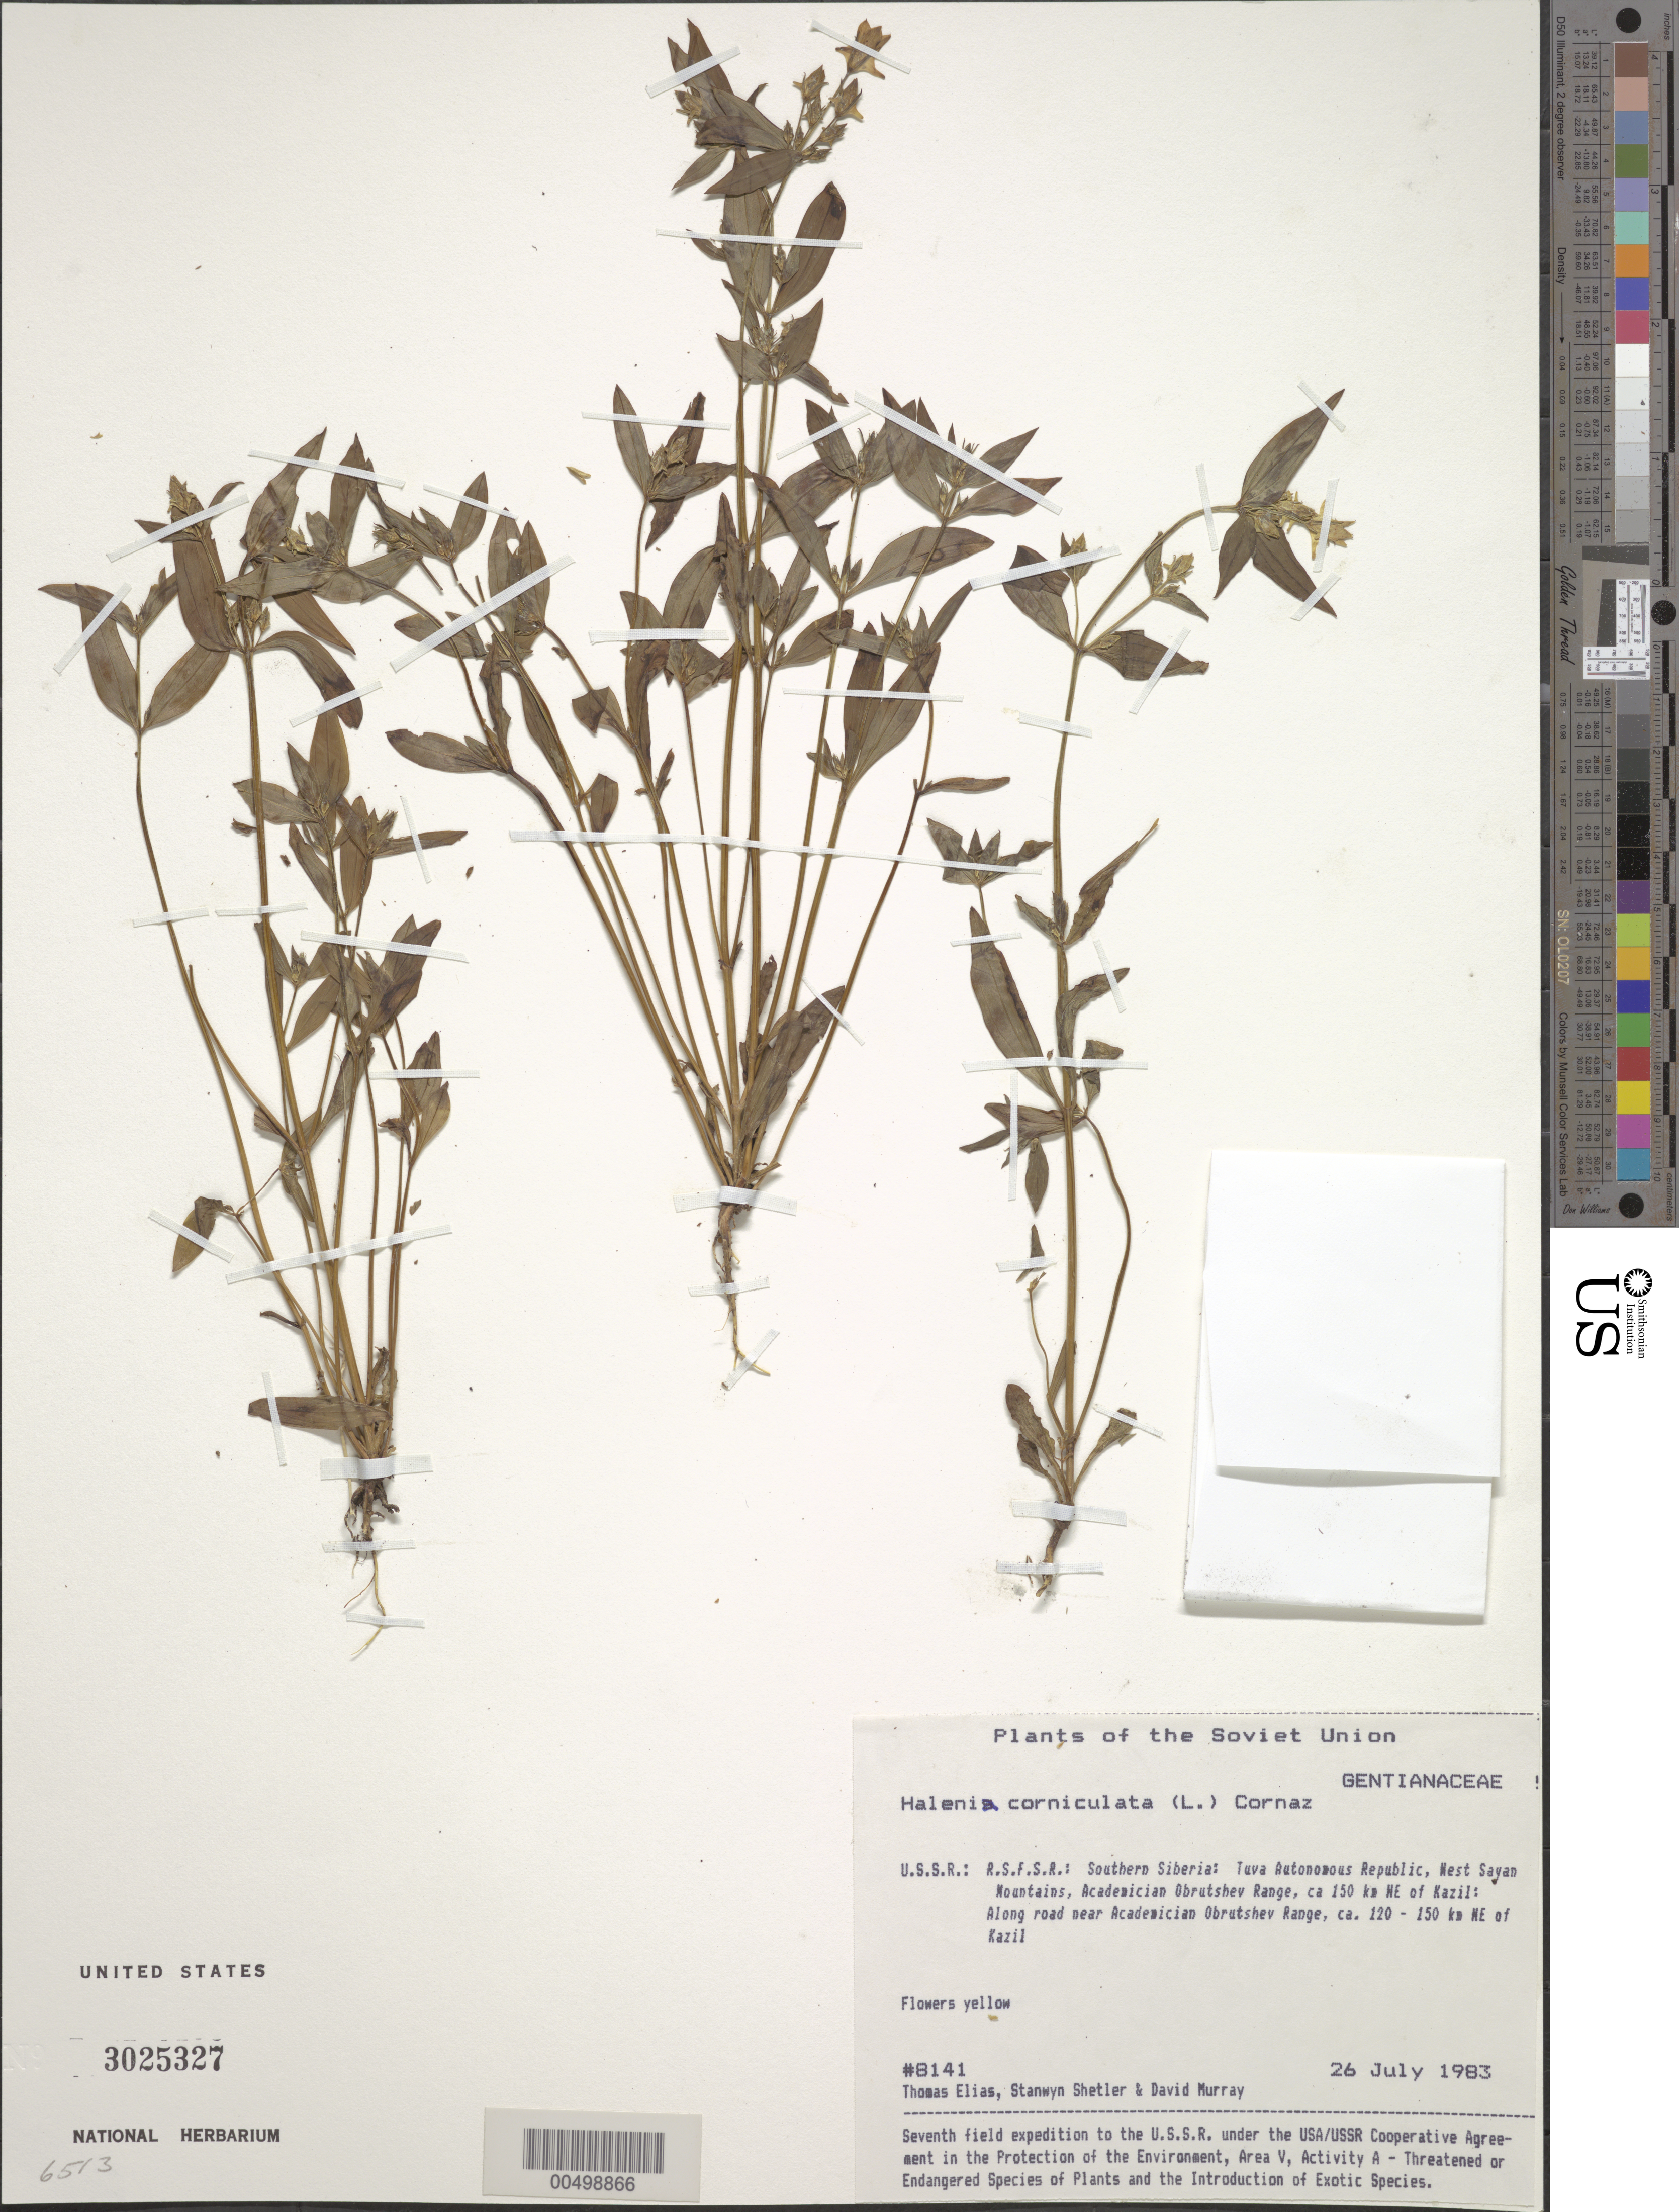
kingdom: Plantae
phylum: Tracheophyta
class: Magnoliopsida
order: Gentianales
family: Gentianaceae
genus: Halenia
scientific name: Halenia corniculata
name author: (L.) Cornaz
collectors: T. Elias, S. Shetler & D. F. Murray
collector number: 8141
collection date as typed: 26 Jul 1983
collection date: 1983-07-26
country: Russian Federation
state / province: Tuva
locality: West Sayan Mountains, along road near Academician Obrutshev Range, ca. 120-150 km NE of Kazil [Kyzyl]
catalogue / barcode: US 3025327